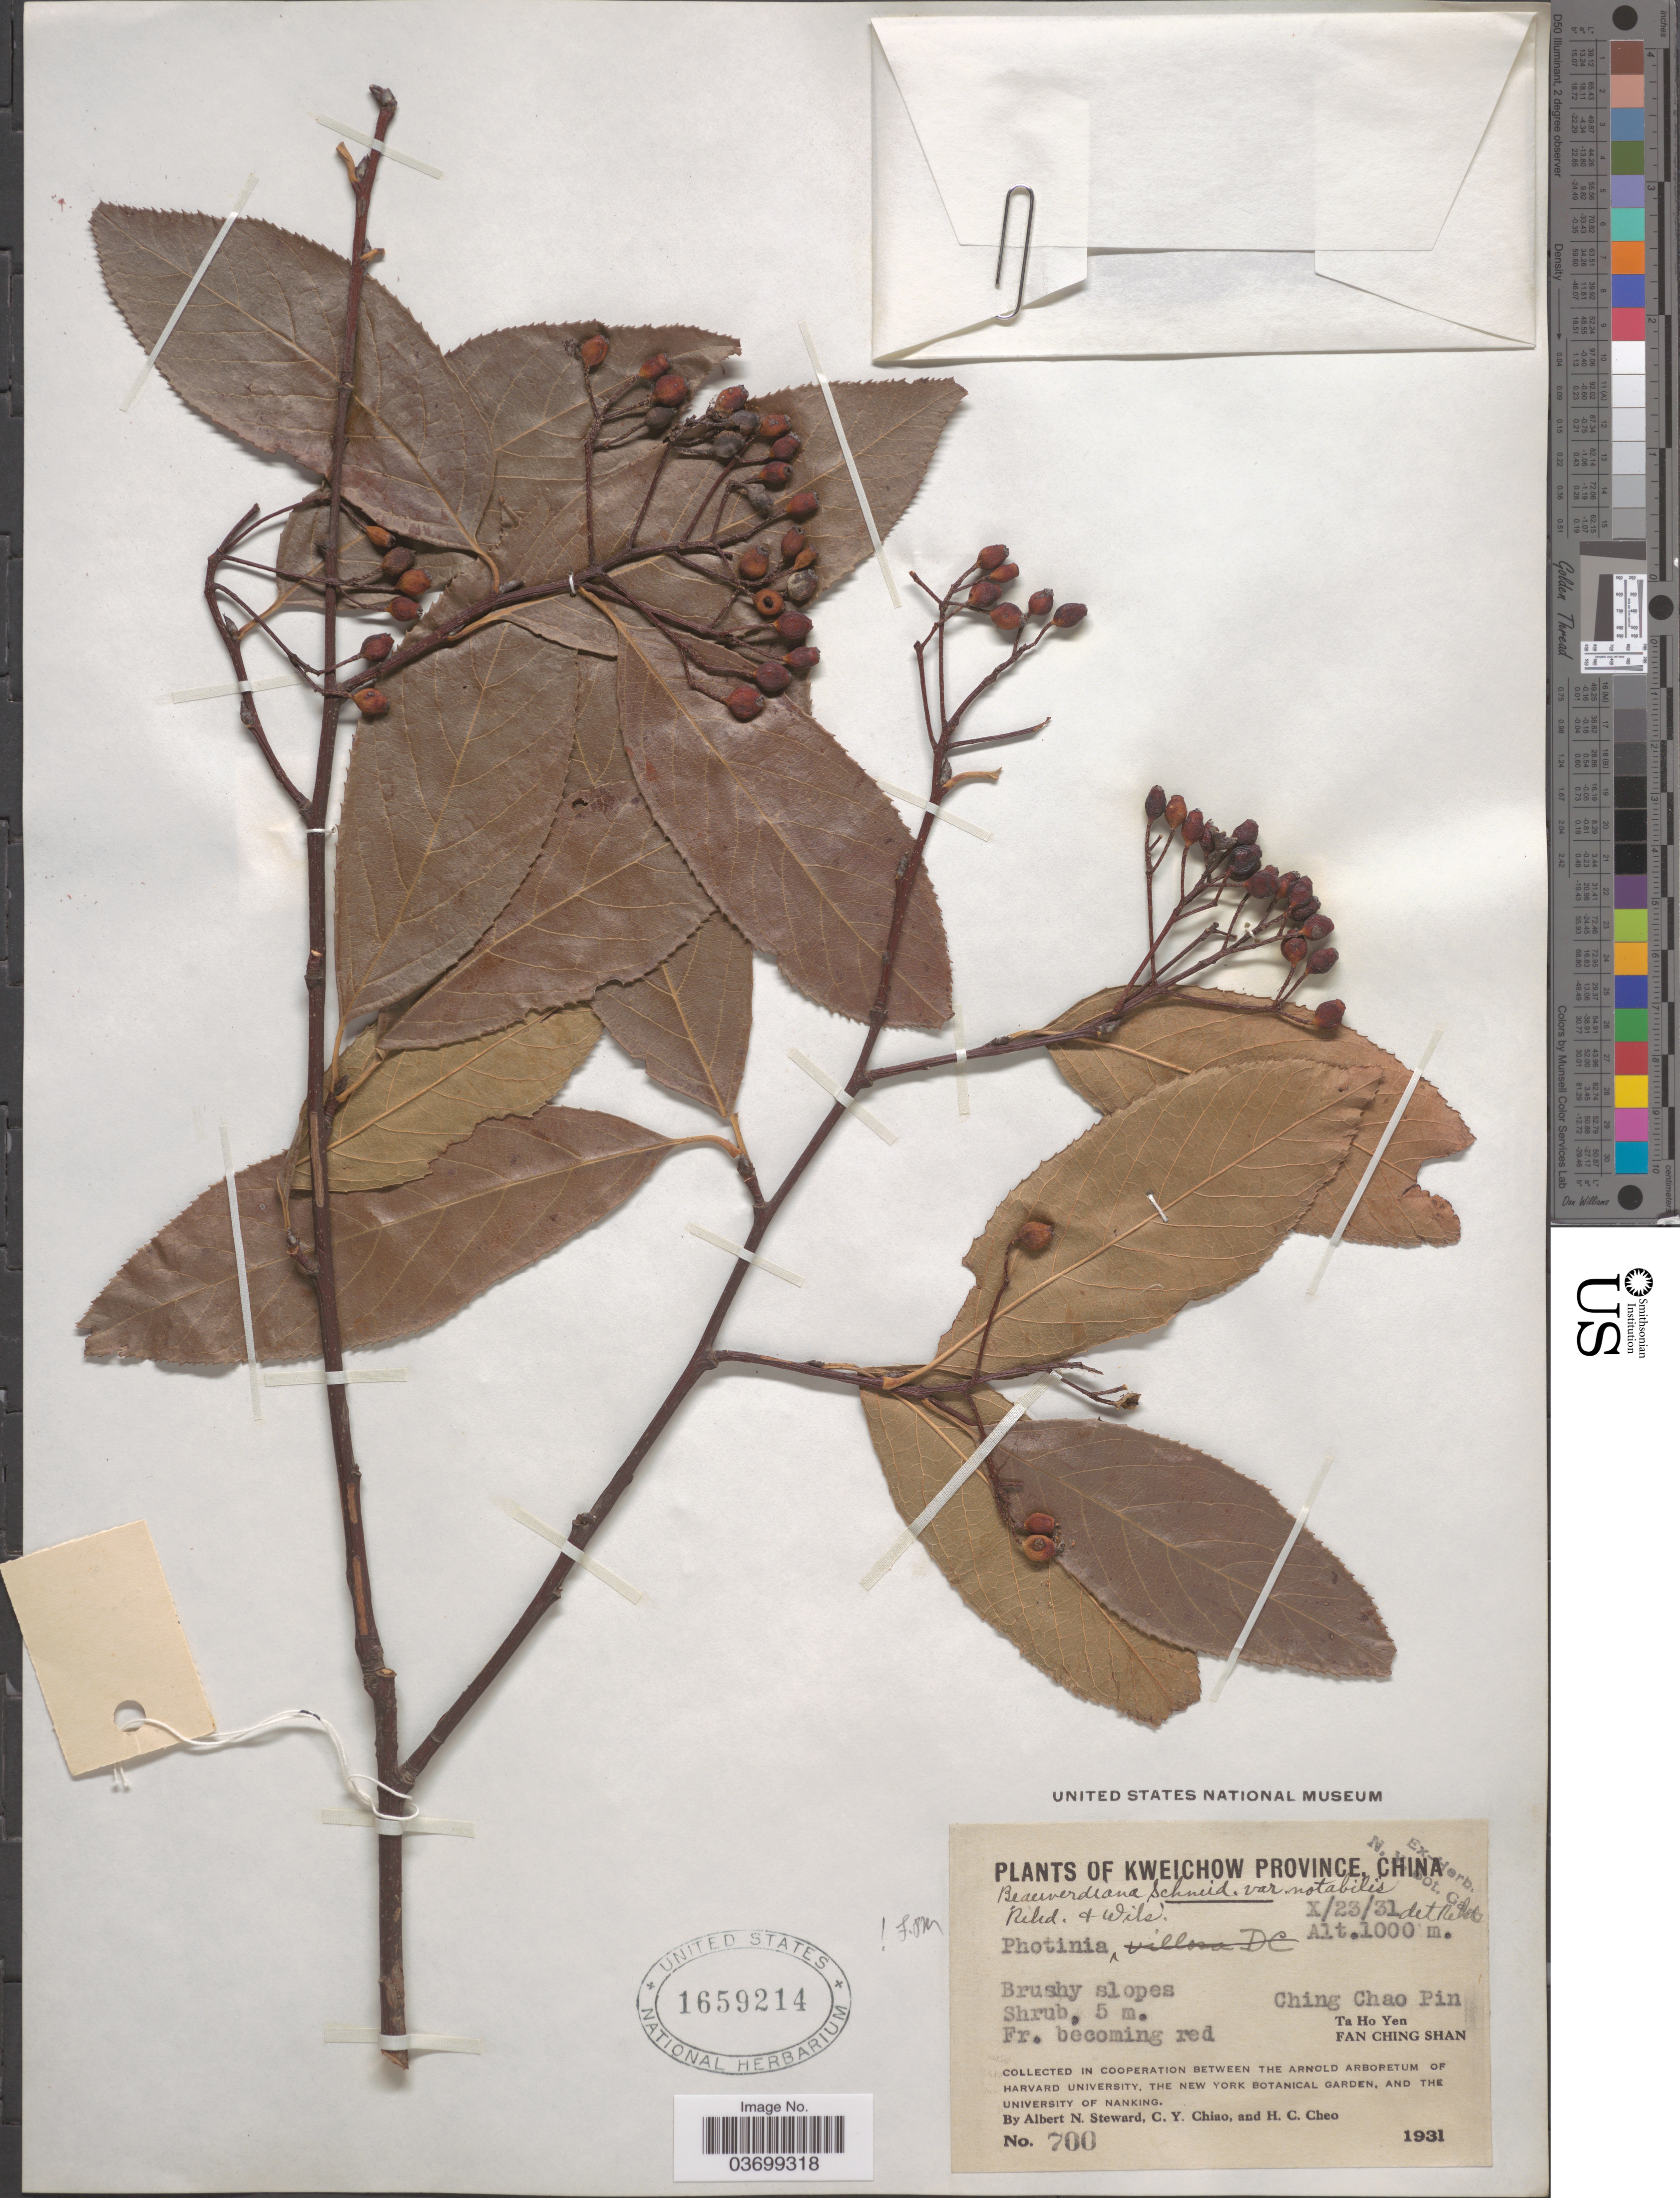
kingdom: Plantae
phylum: Tracheophyta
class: Magnoliopsida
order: Rosales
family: Rosaceae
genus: Photinia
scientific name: Photinia beauverdiana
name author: C.K. Schneid.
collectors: A. N. Steward, C. Y. Chiao & H. Cheo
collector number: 700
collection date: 1931-10-23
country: China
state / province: Guizhou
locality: Kweichow Province. Ching Chao Pin, Ta Ho Yen, Fan Ching Shan.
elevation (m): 1000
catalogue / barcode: US 1659214